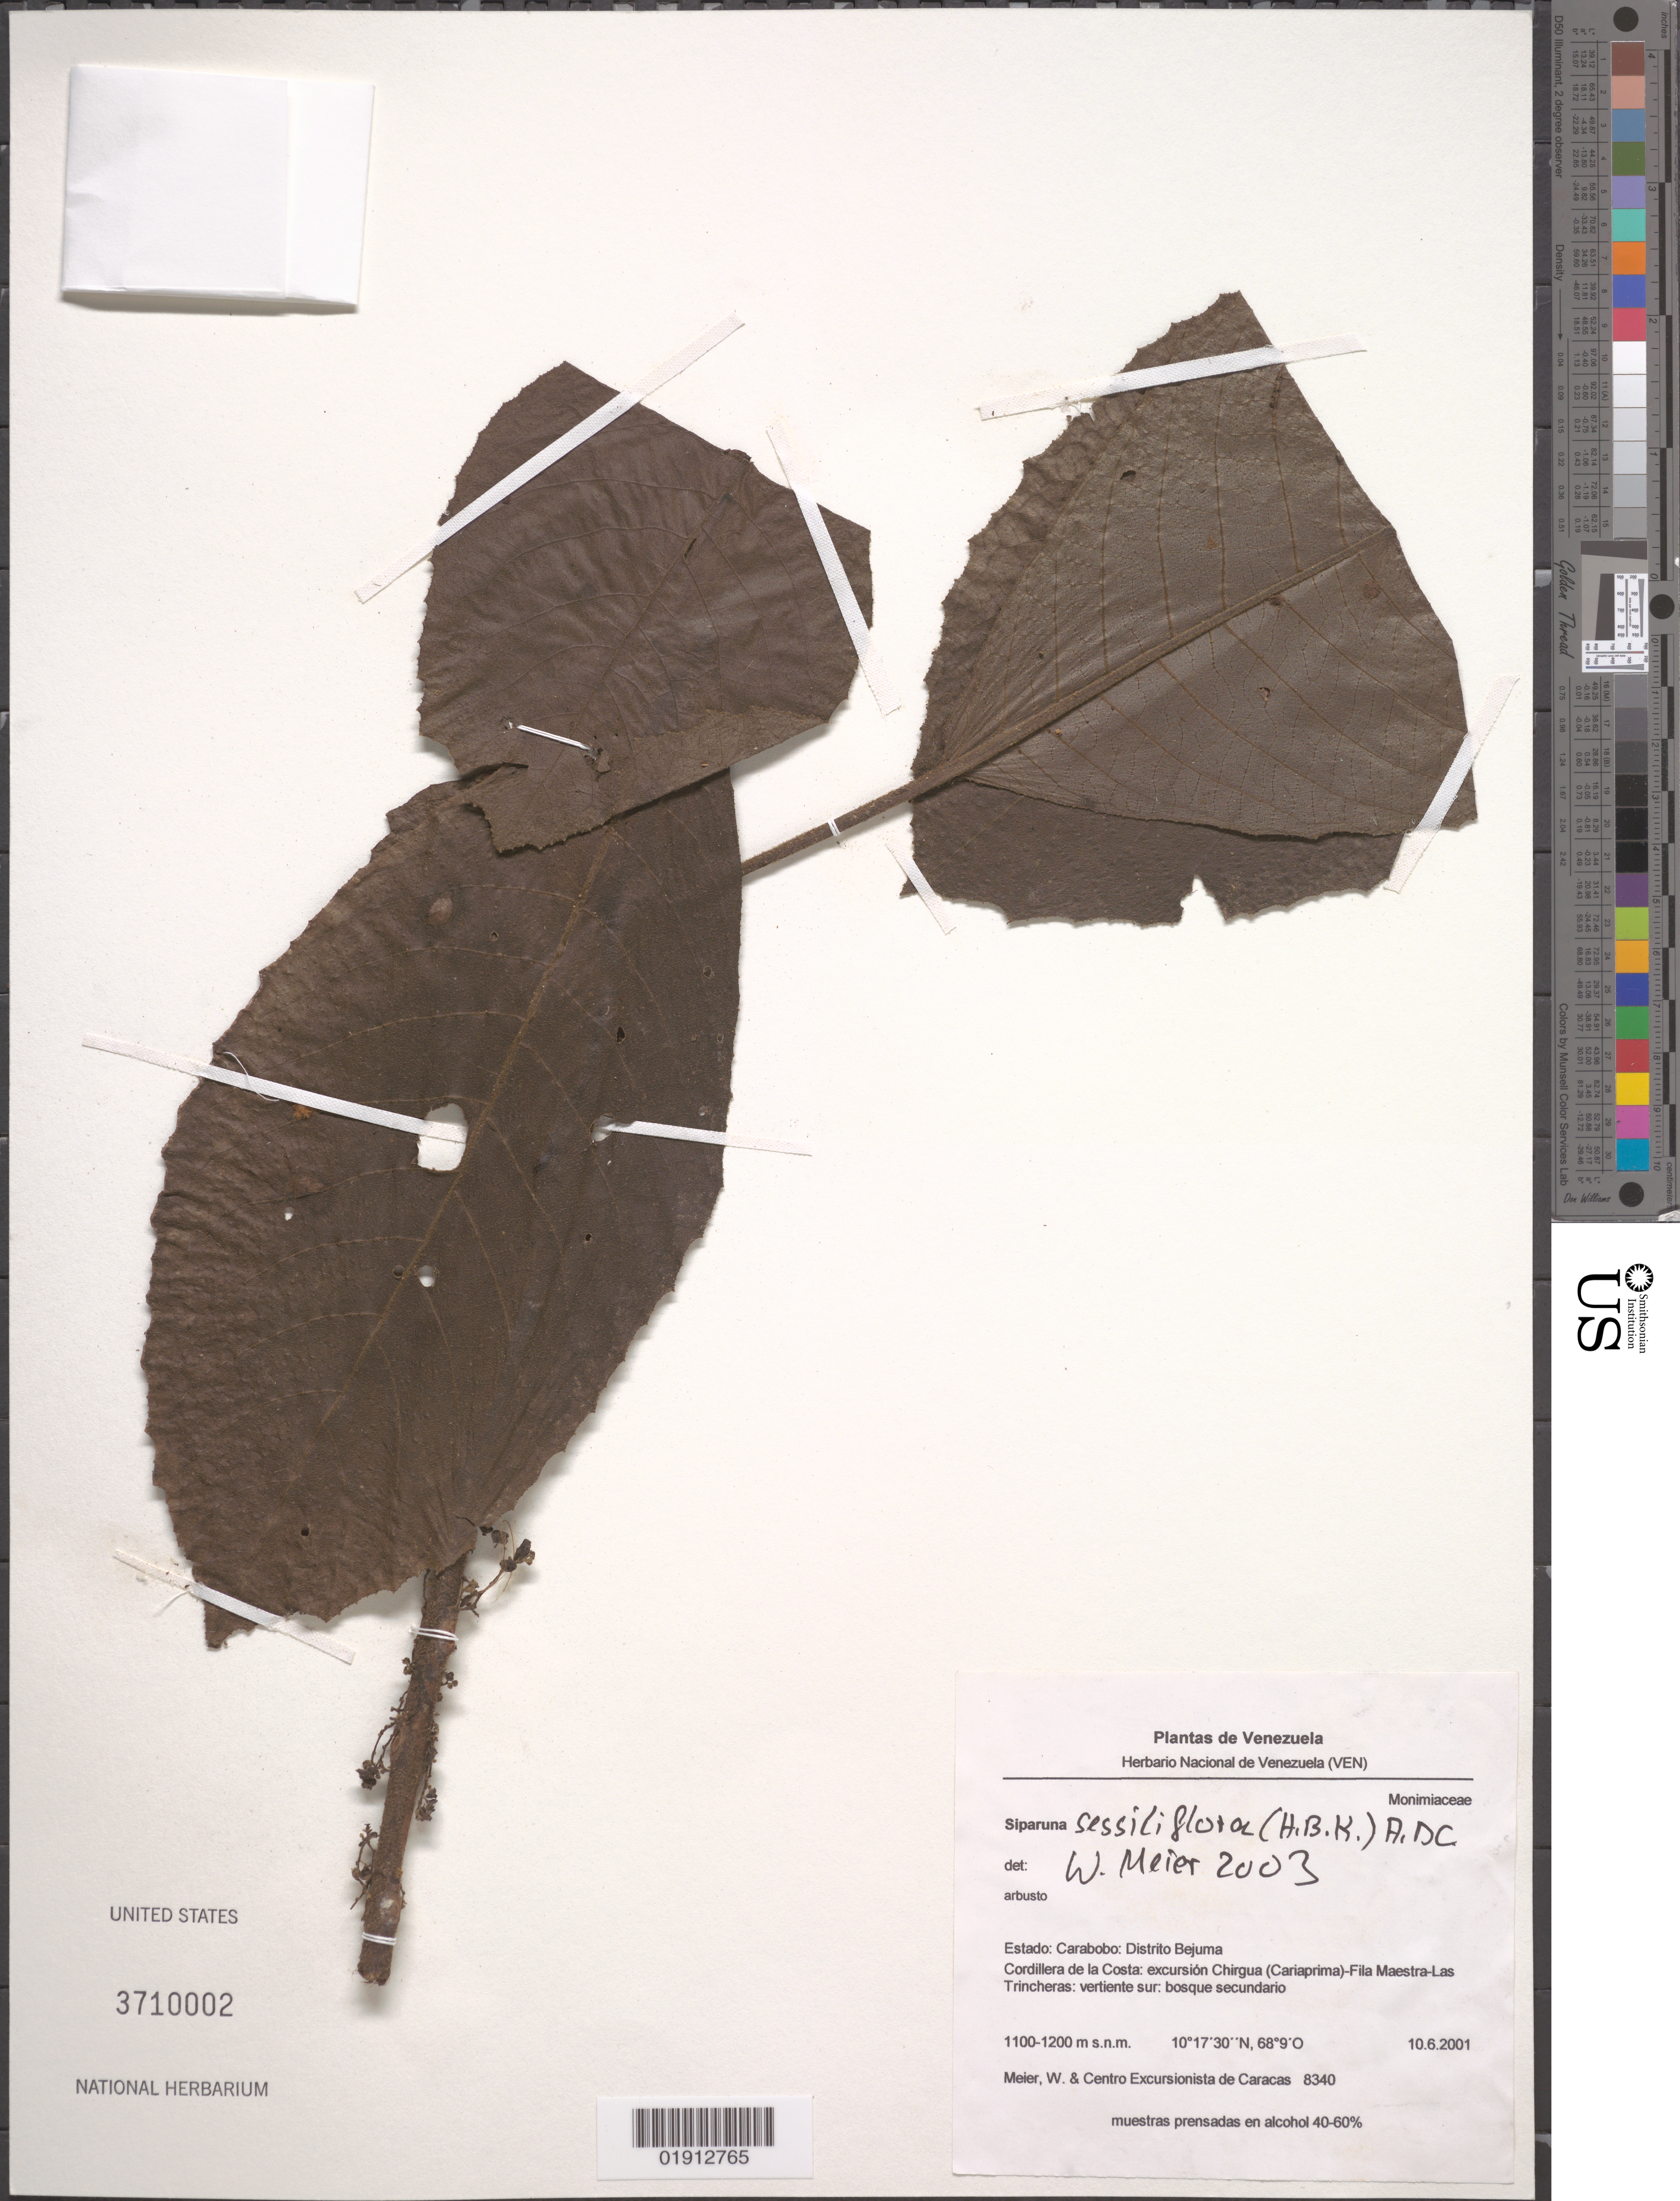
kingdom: Plantae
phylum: Tracheophyta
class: Magnoliopsida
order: Laurales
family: Siparunaceae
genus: Siparuna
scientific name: Siparuna sessiliflora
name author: (Kunth) A. DC.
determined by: Meier, Winfried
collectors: W. Meier & Centro Excurs. Caracas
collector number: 8340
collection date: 2001-06-10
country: Venezuela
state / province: Carabobo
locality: Estado: Carabobo: Distrito Bejuma. Cordillera de la Costa: excursión Chirgua (Cariaprima)- Fila Maestra - Las Trincheras: vertiente sur.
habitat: bosque secundario.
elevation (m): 1100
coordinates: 10 17 30 N, 68 09 O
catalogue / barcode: US 3710002